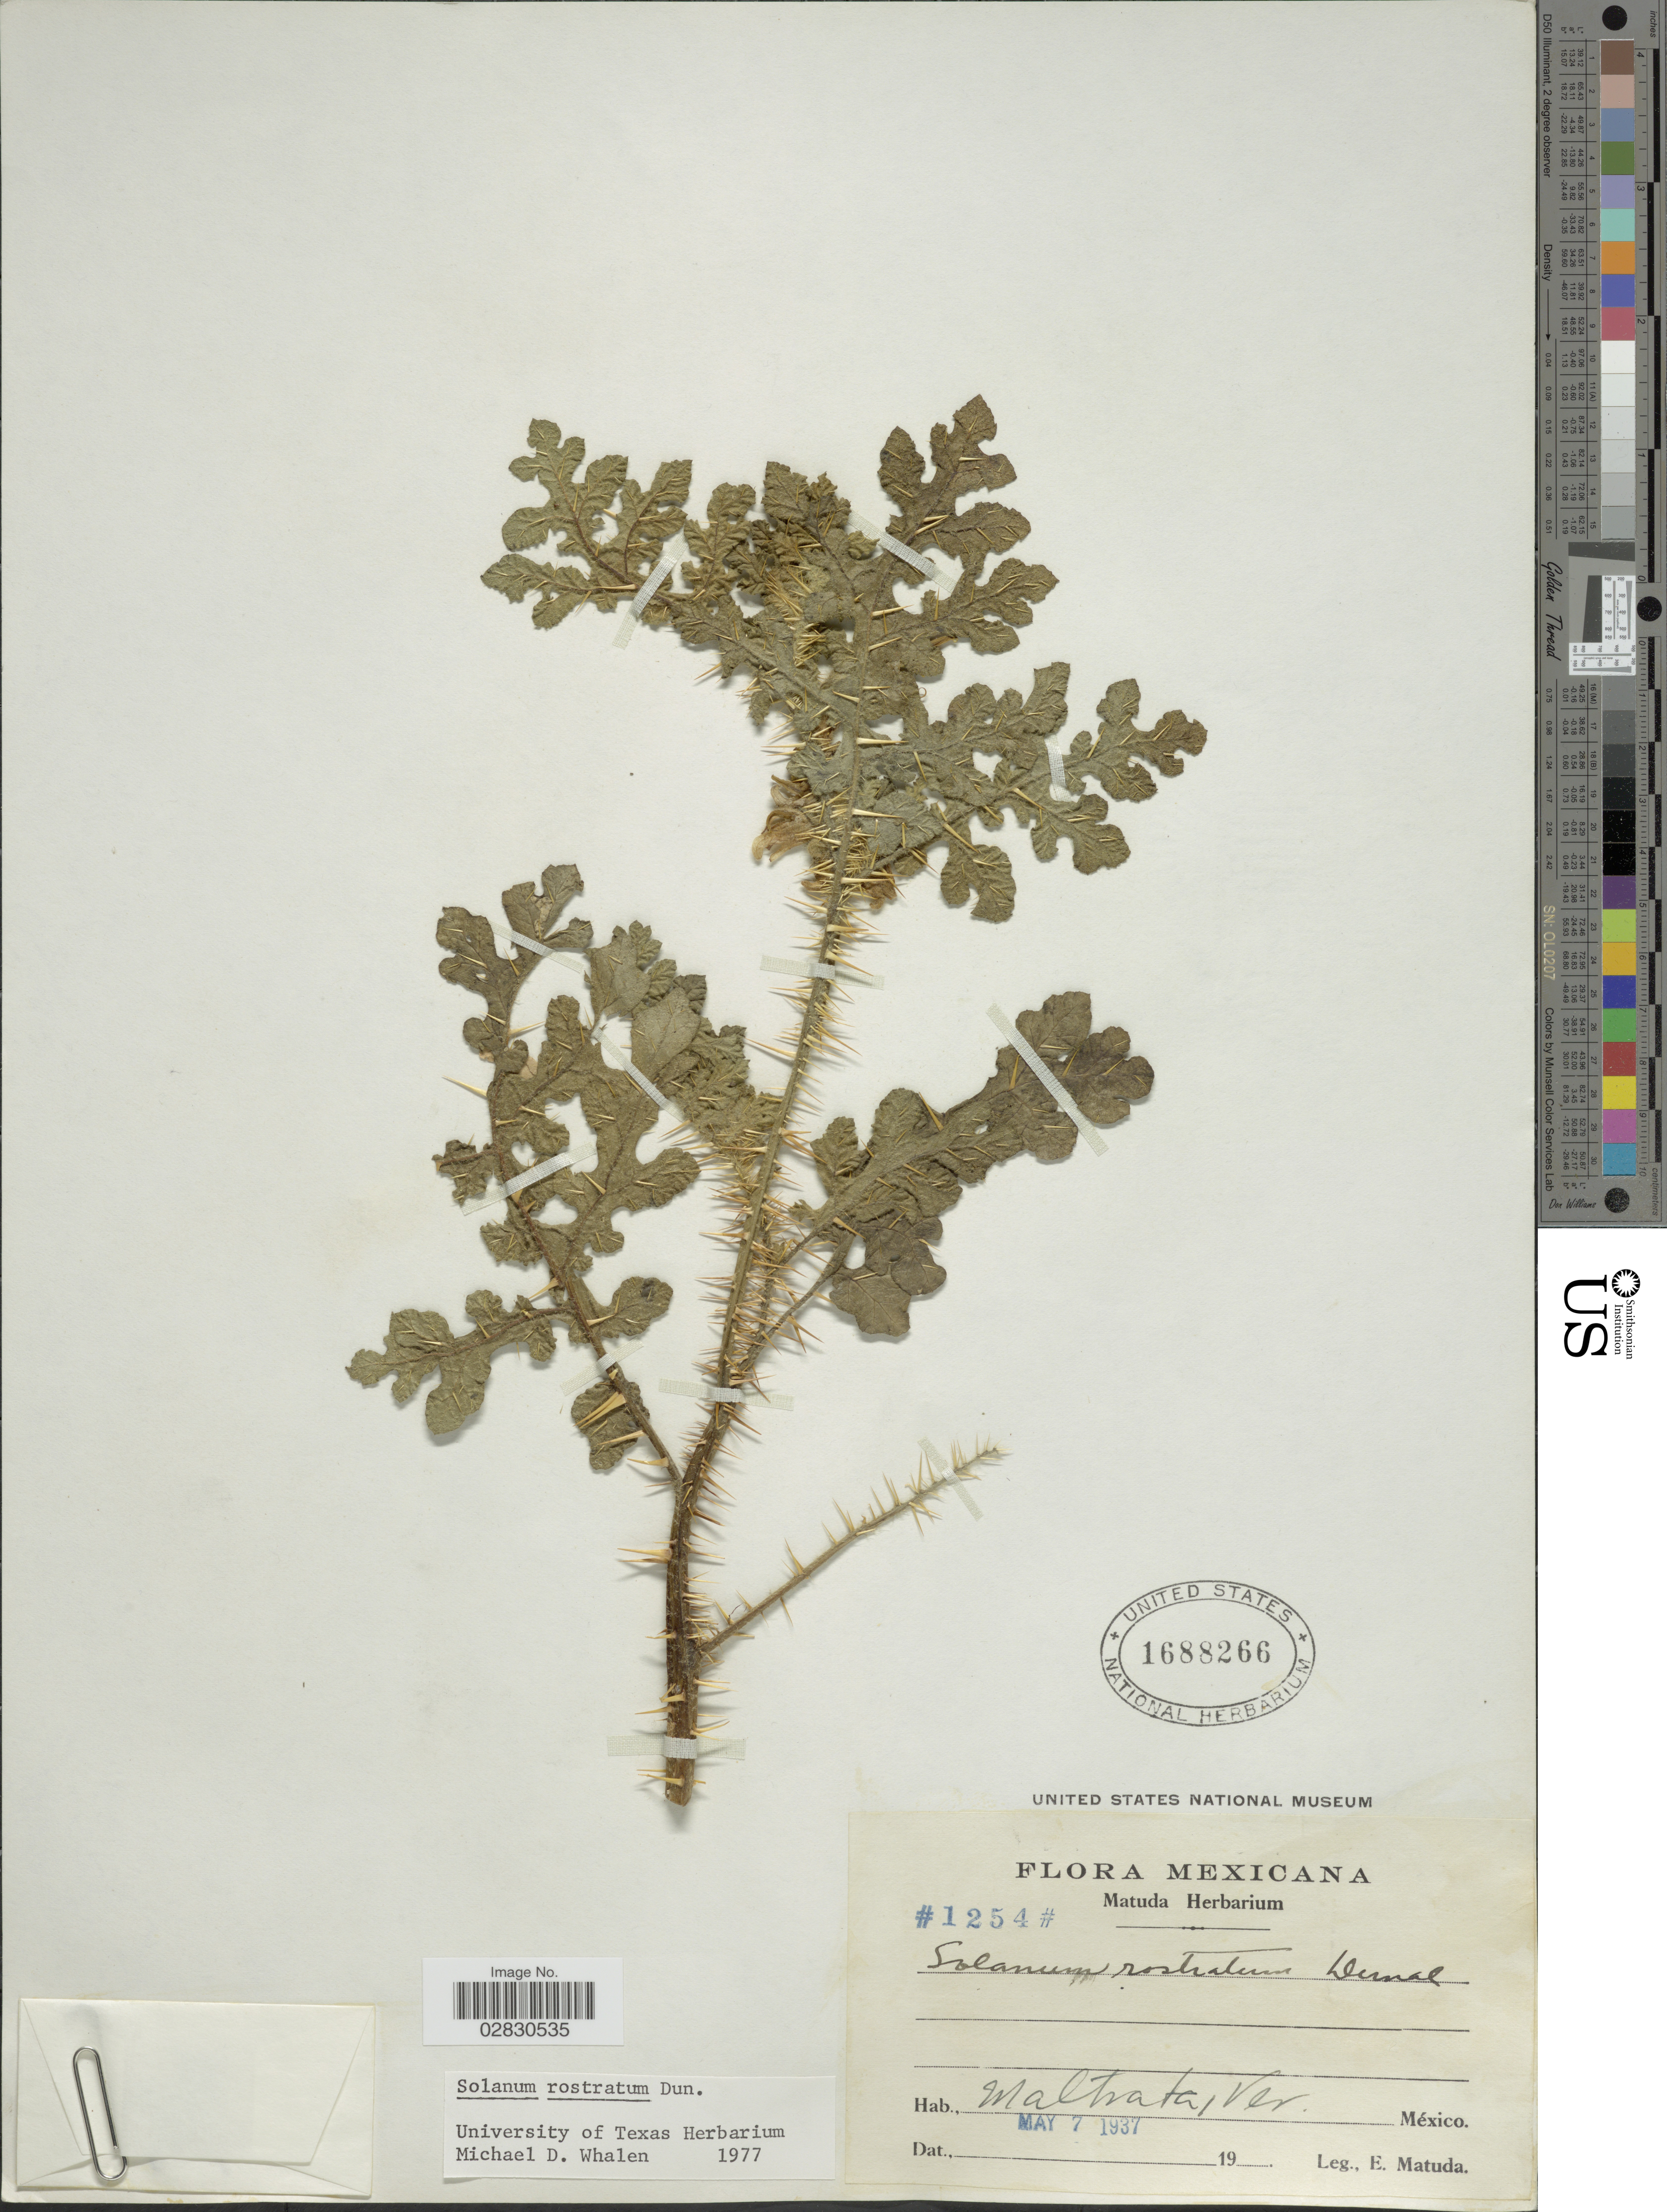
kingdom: Plantae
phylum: Tracheophyta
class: Magnoliopsida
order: Solanales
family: Solanaceae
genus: Solanum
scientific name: Solanum rostratum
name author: Dunal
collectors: E. Matuda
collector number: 1254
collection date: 1937-05-07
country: Mexico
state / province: Veracruz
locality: Maltrata, Ver.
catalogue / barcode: US 1688266